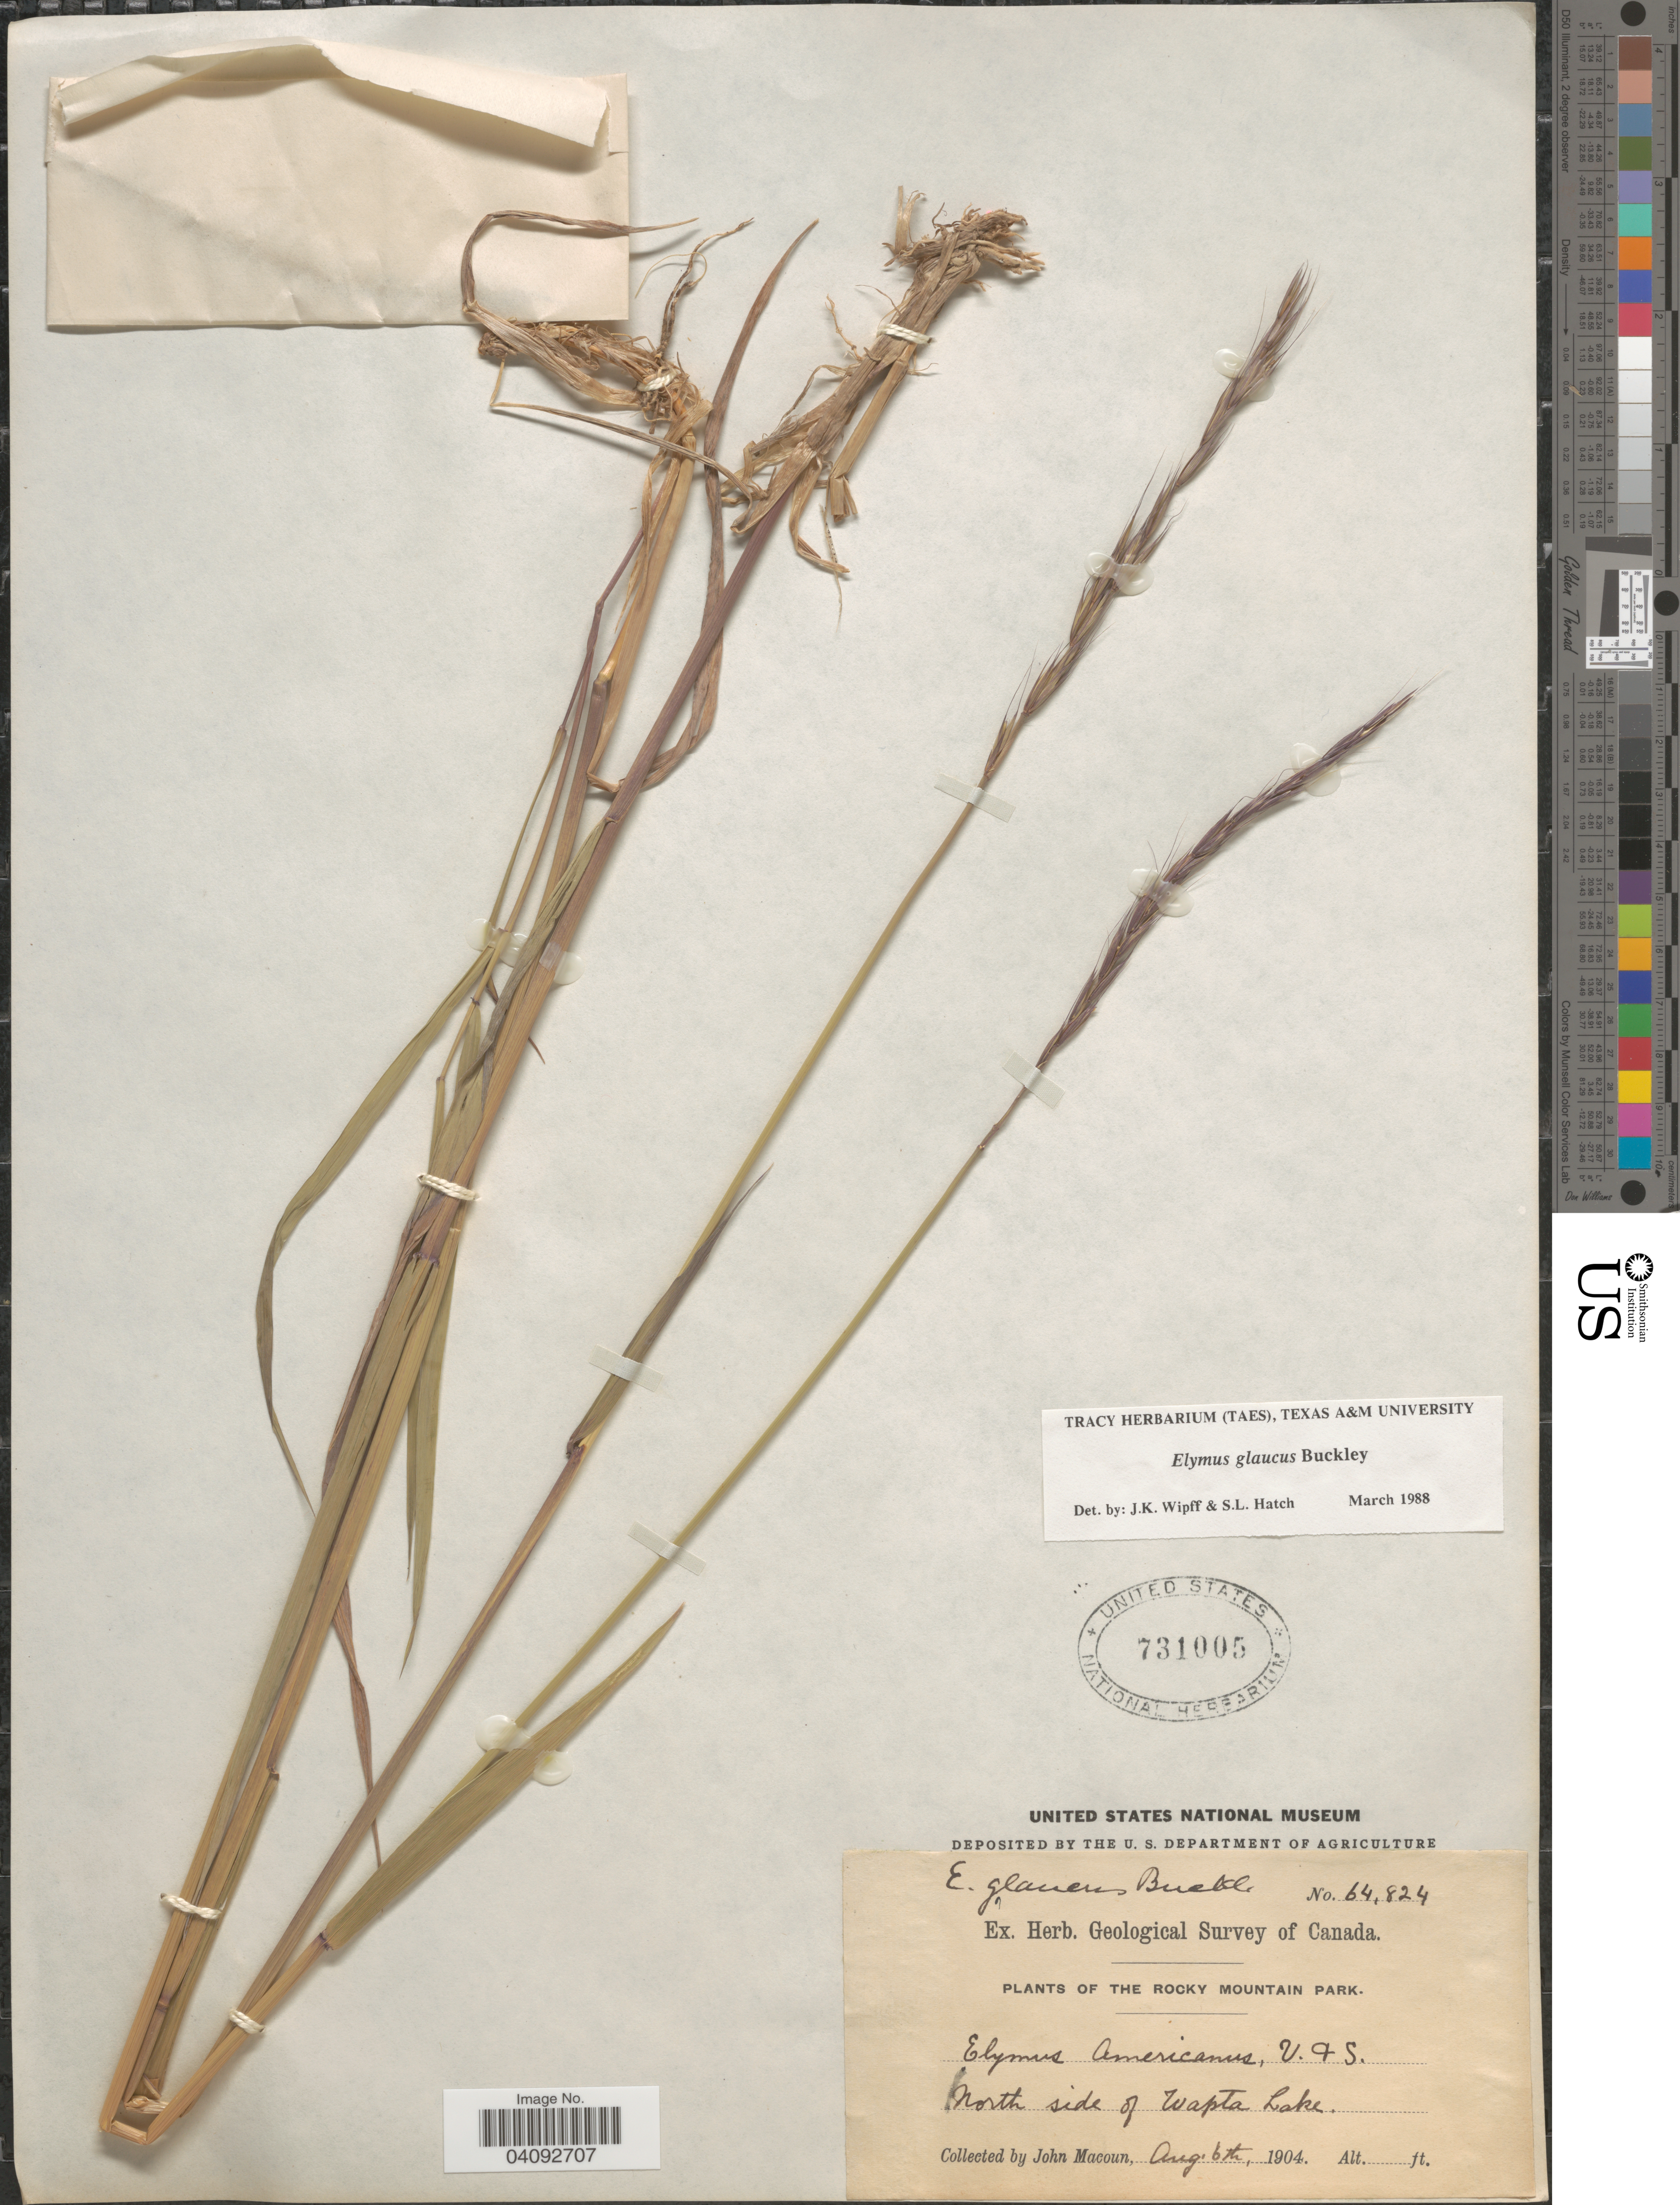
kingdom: Plantae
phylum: Tracheophyta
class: Liliopsida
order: Poales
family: Poaceae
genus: Elymus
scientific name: Elymus glabriflorus var. glabriflorus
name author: (Vasey ex L.H. Dewey) Scribn. & C.R. Ball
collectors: J. Macoun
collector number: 64824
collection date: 1904-08-06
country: Canada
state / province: British Columbia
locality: Geological Survey of Canada. The Rocky Mountain Park. North side of Wapta Lake.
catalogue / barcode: US 731005